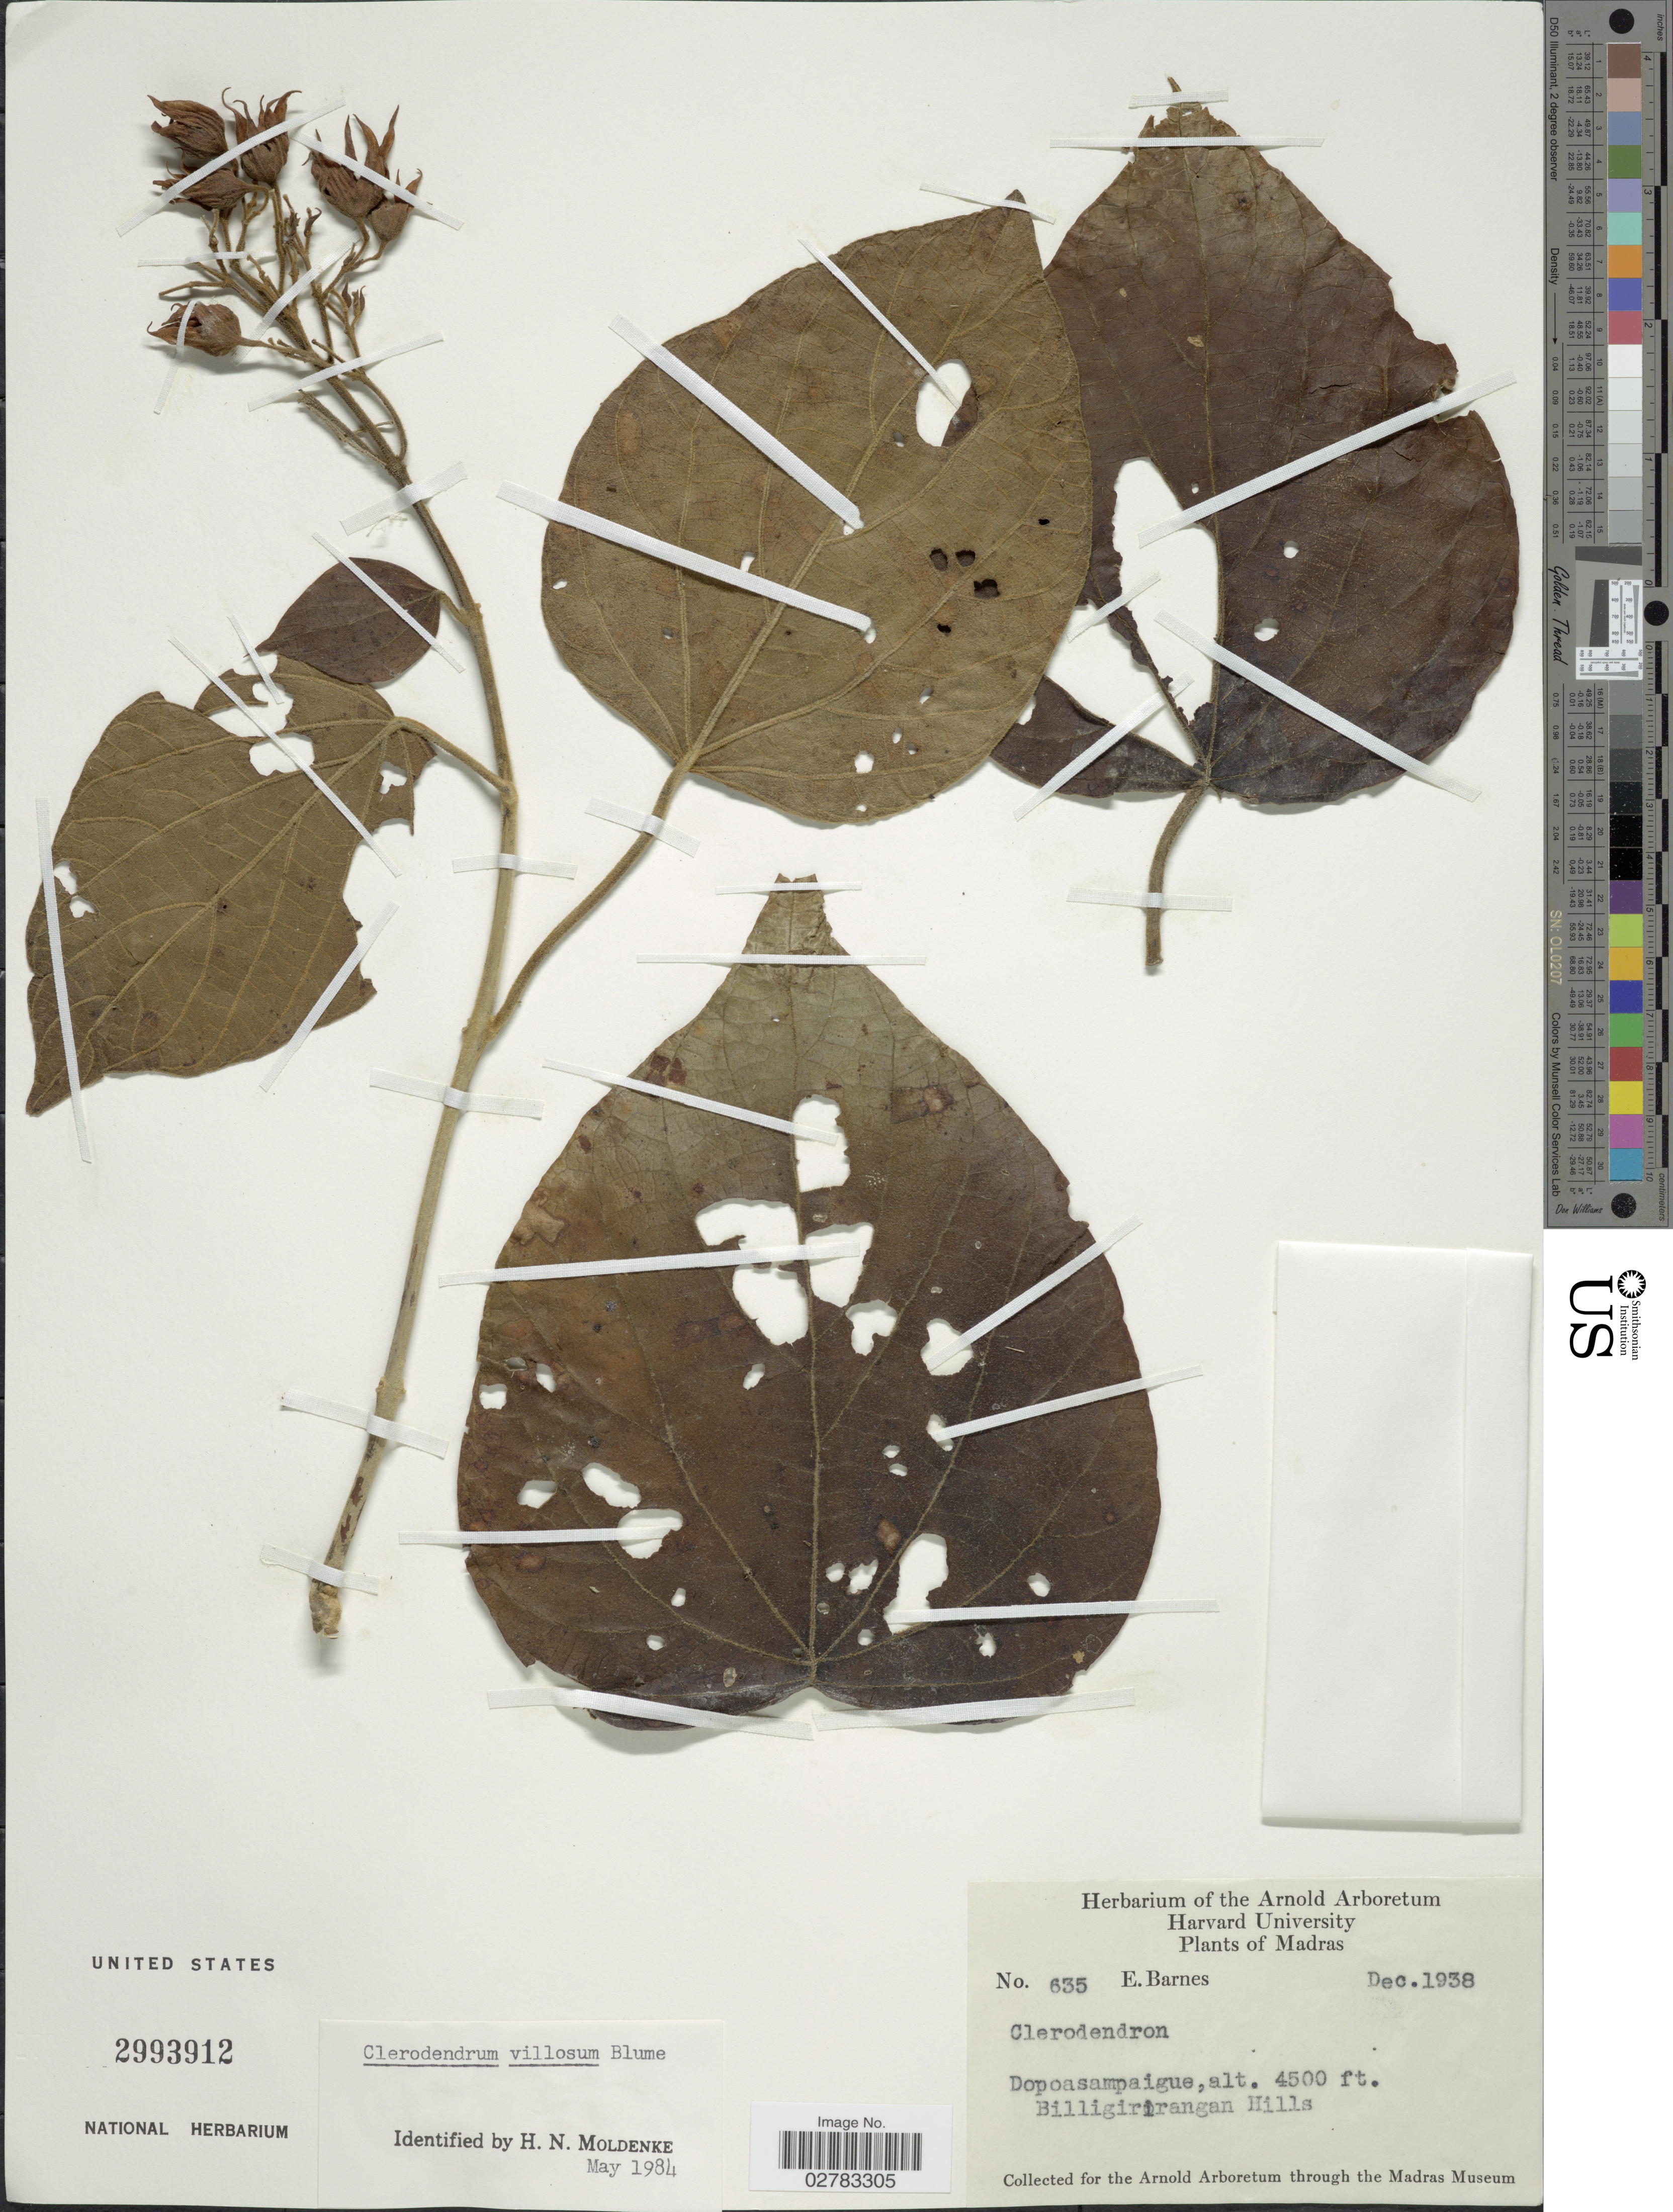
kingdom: Plantae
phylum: Tracheophyta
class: Magnoliopsida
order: Lamiales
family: Lamiaceae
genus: Clerodendrum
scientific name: Clerodendrum villosum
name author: Blume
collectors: E. Barnes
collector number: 635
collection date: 1938-12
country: India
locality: Madras, Dopoasampaigue, Billigirirangan Hills.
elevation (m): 1372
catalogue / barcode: US 2993912